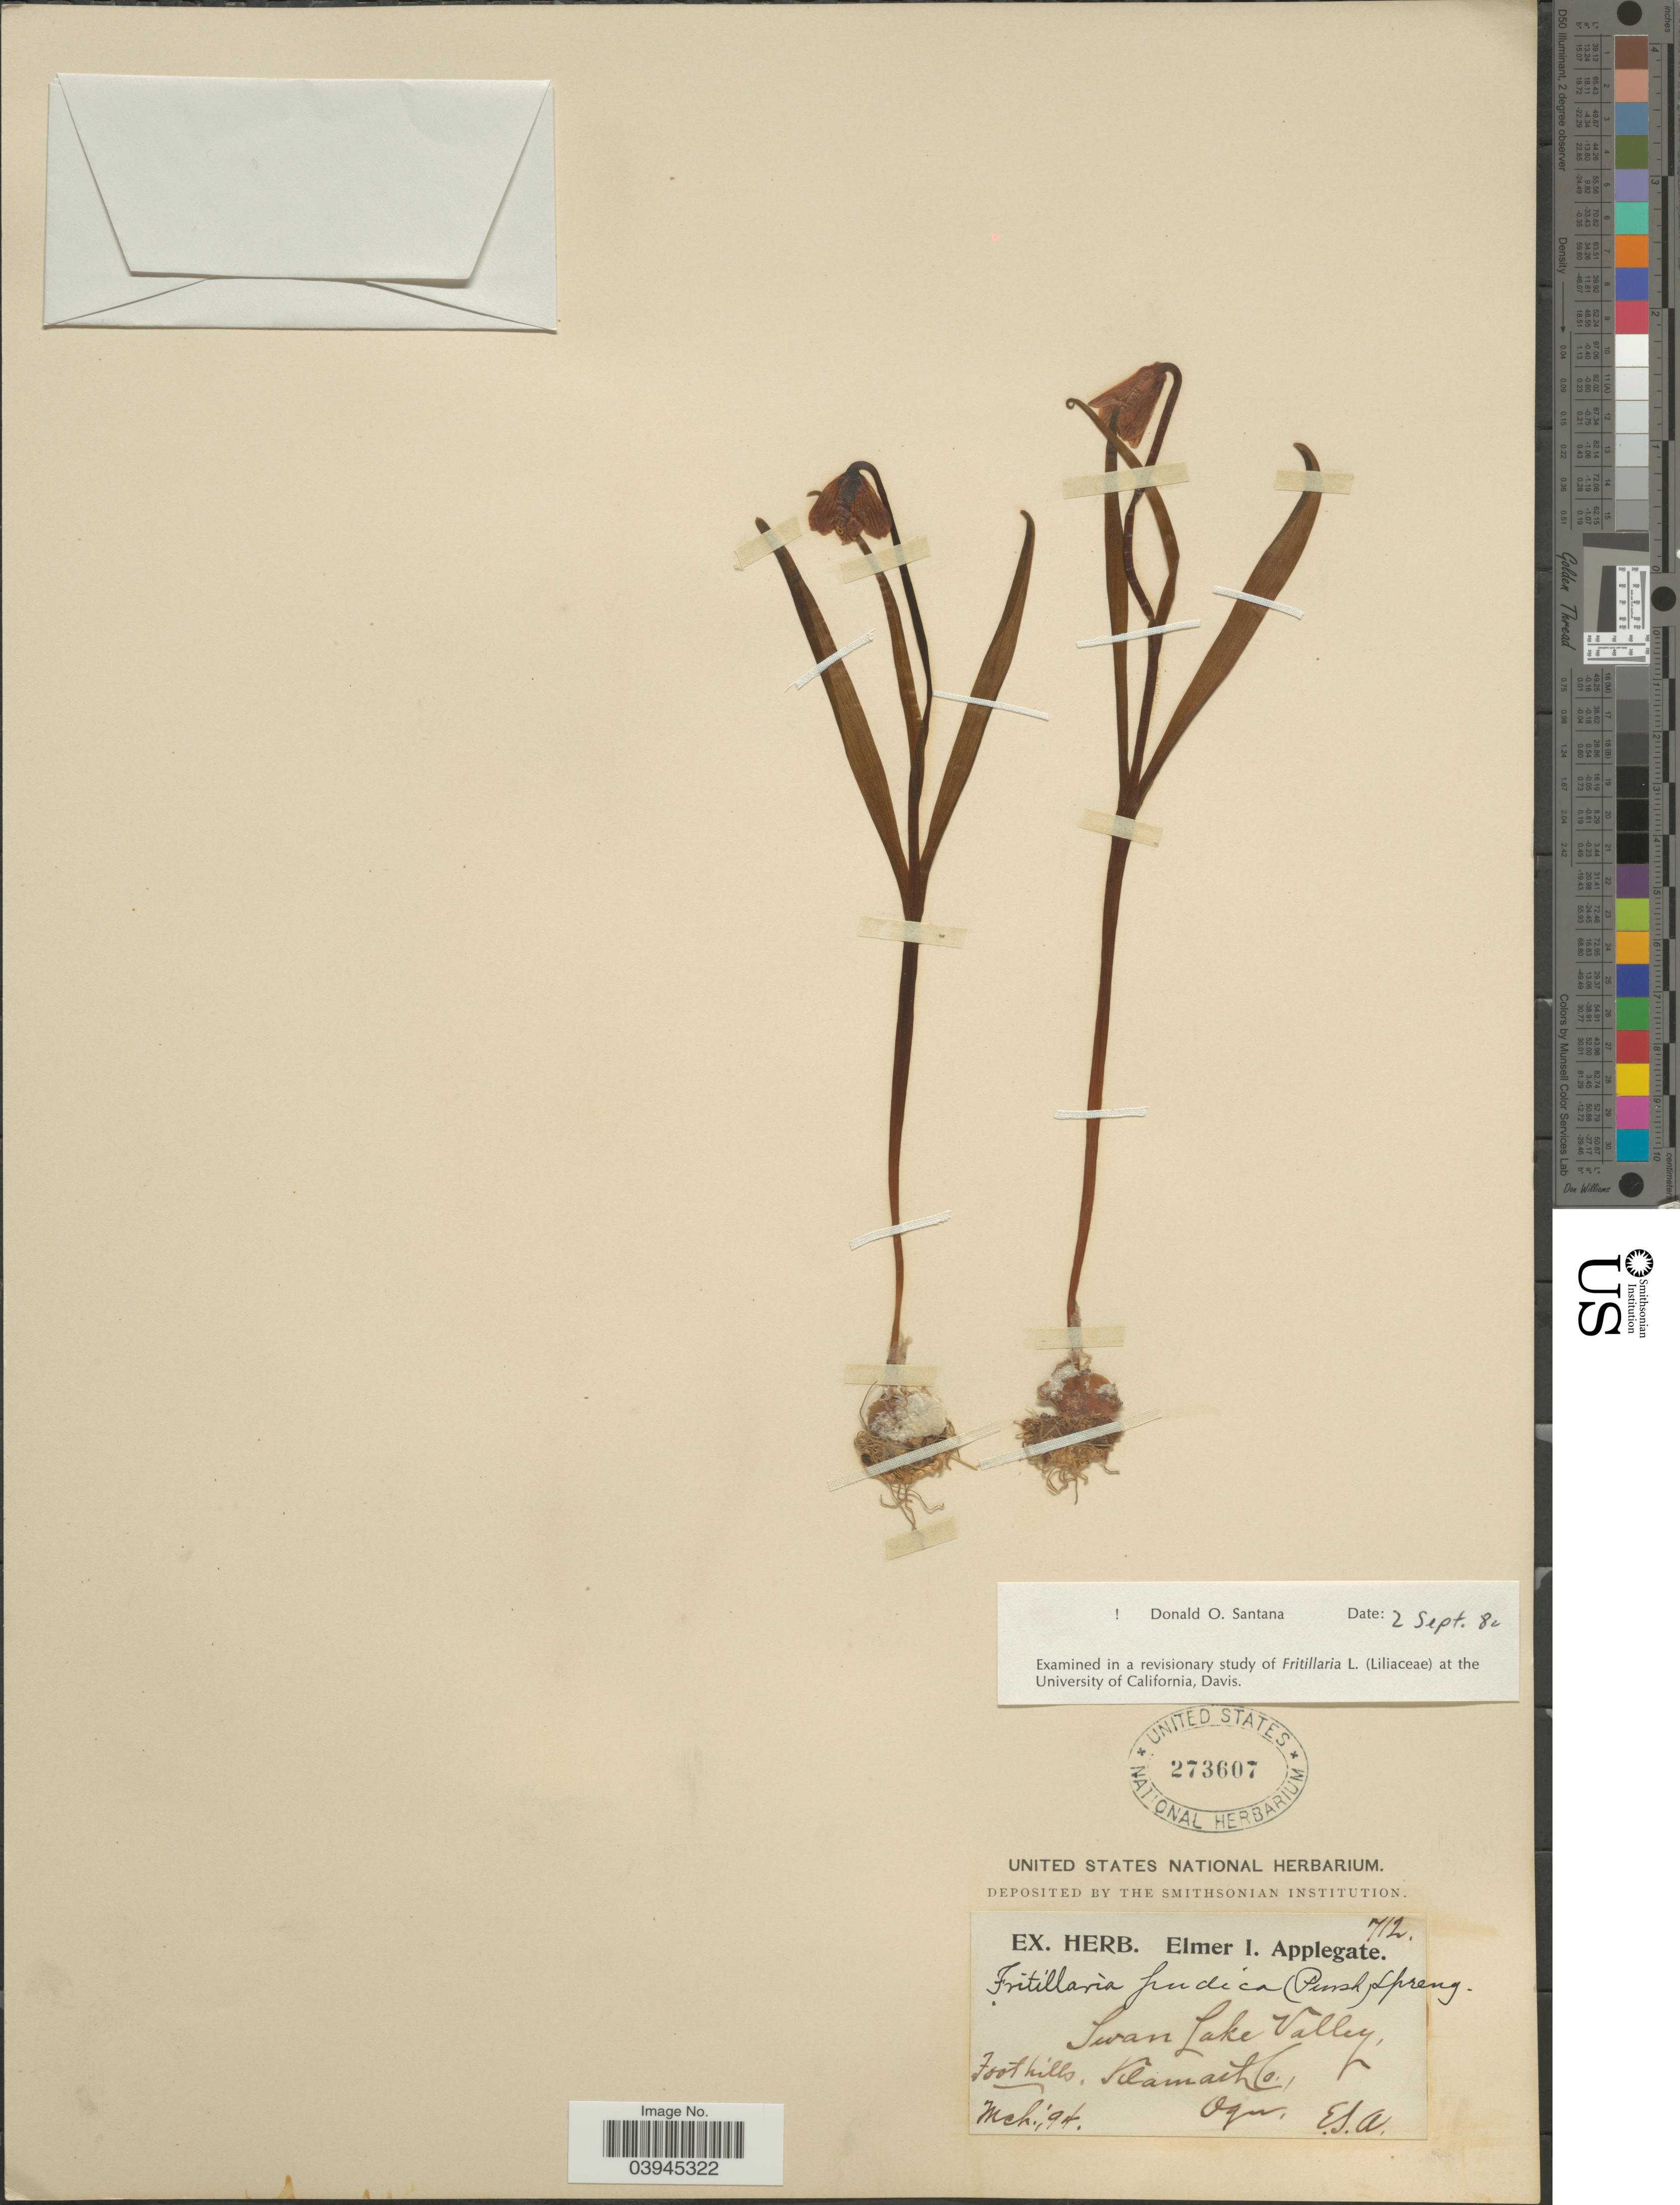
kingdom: Plantae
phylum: Tracheophyta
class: Liliopsida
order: Liliales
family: Liliaceae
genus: Fritillaria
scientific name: Fritillaria pudica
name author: (Pursh) Spreng.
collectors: E. I. Applegate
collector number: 712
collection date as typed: Transcribed d/m/y: /3/94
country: United States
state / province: Oregon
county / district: Klamath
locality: Swan Lake Valley, Foothills. Klamath Co.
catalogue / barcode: US 273607